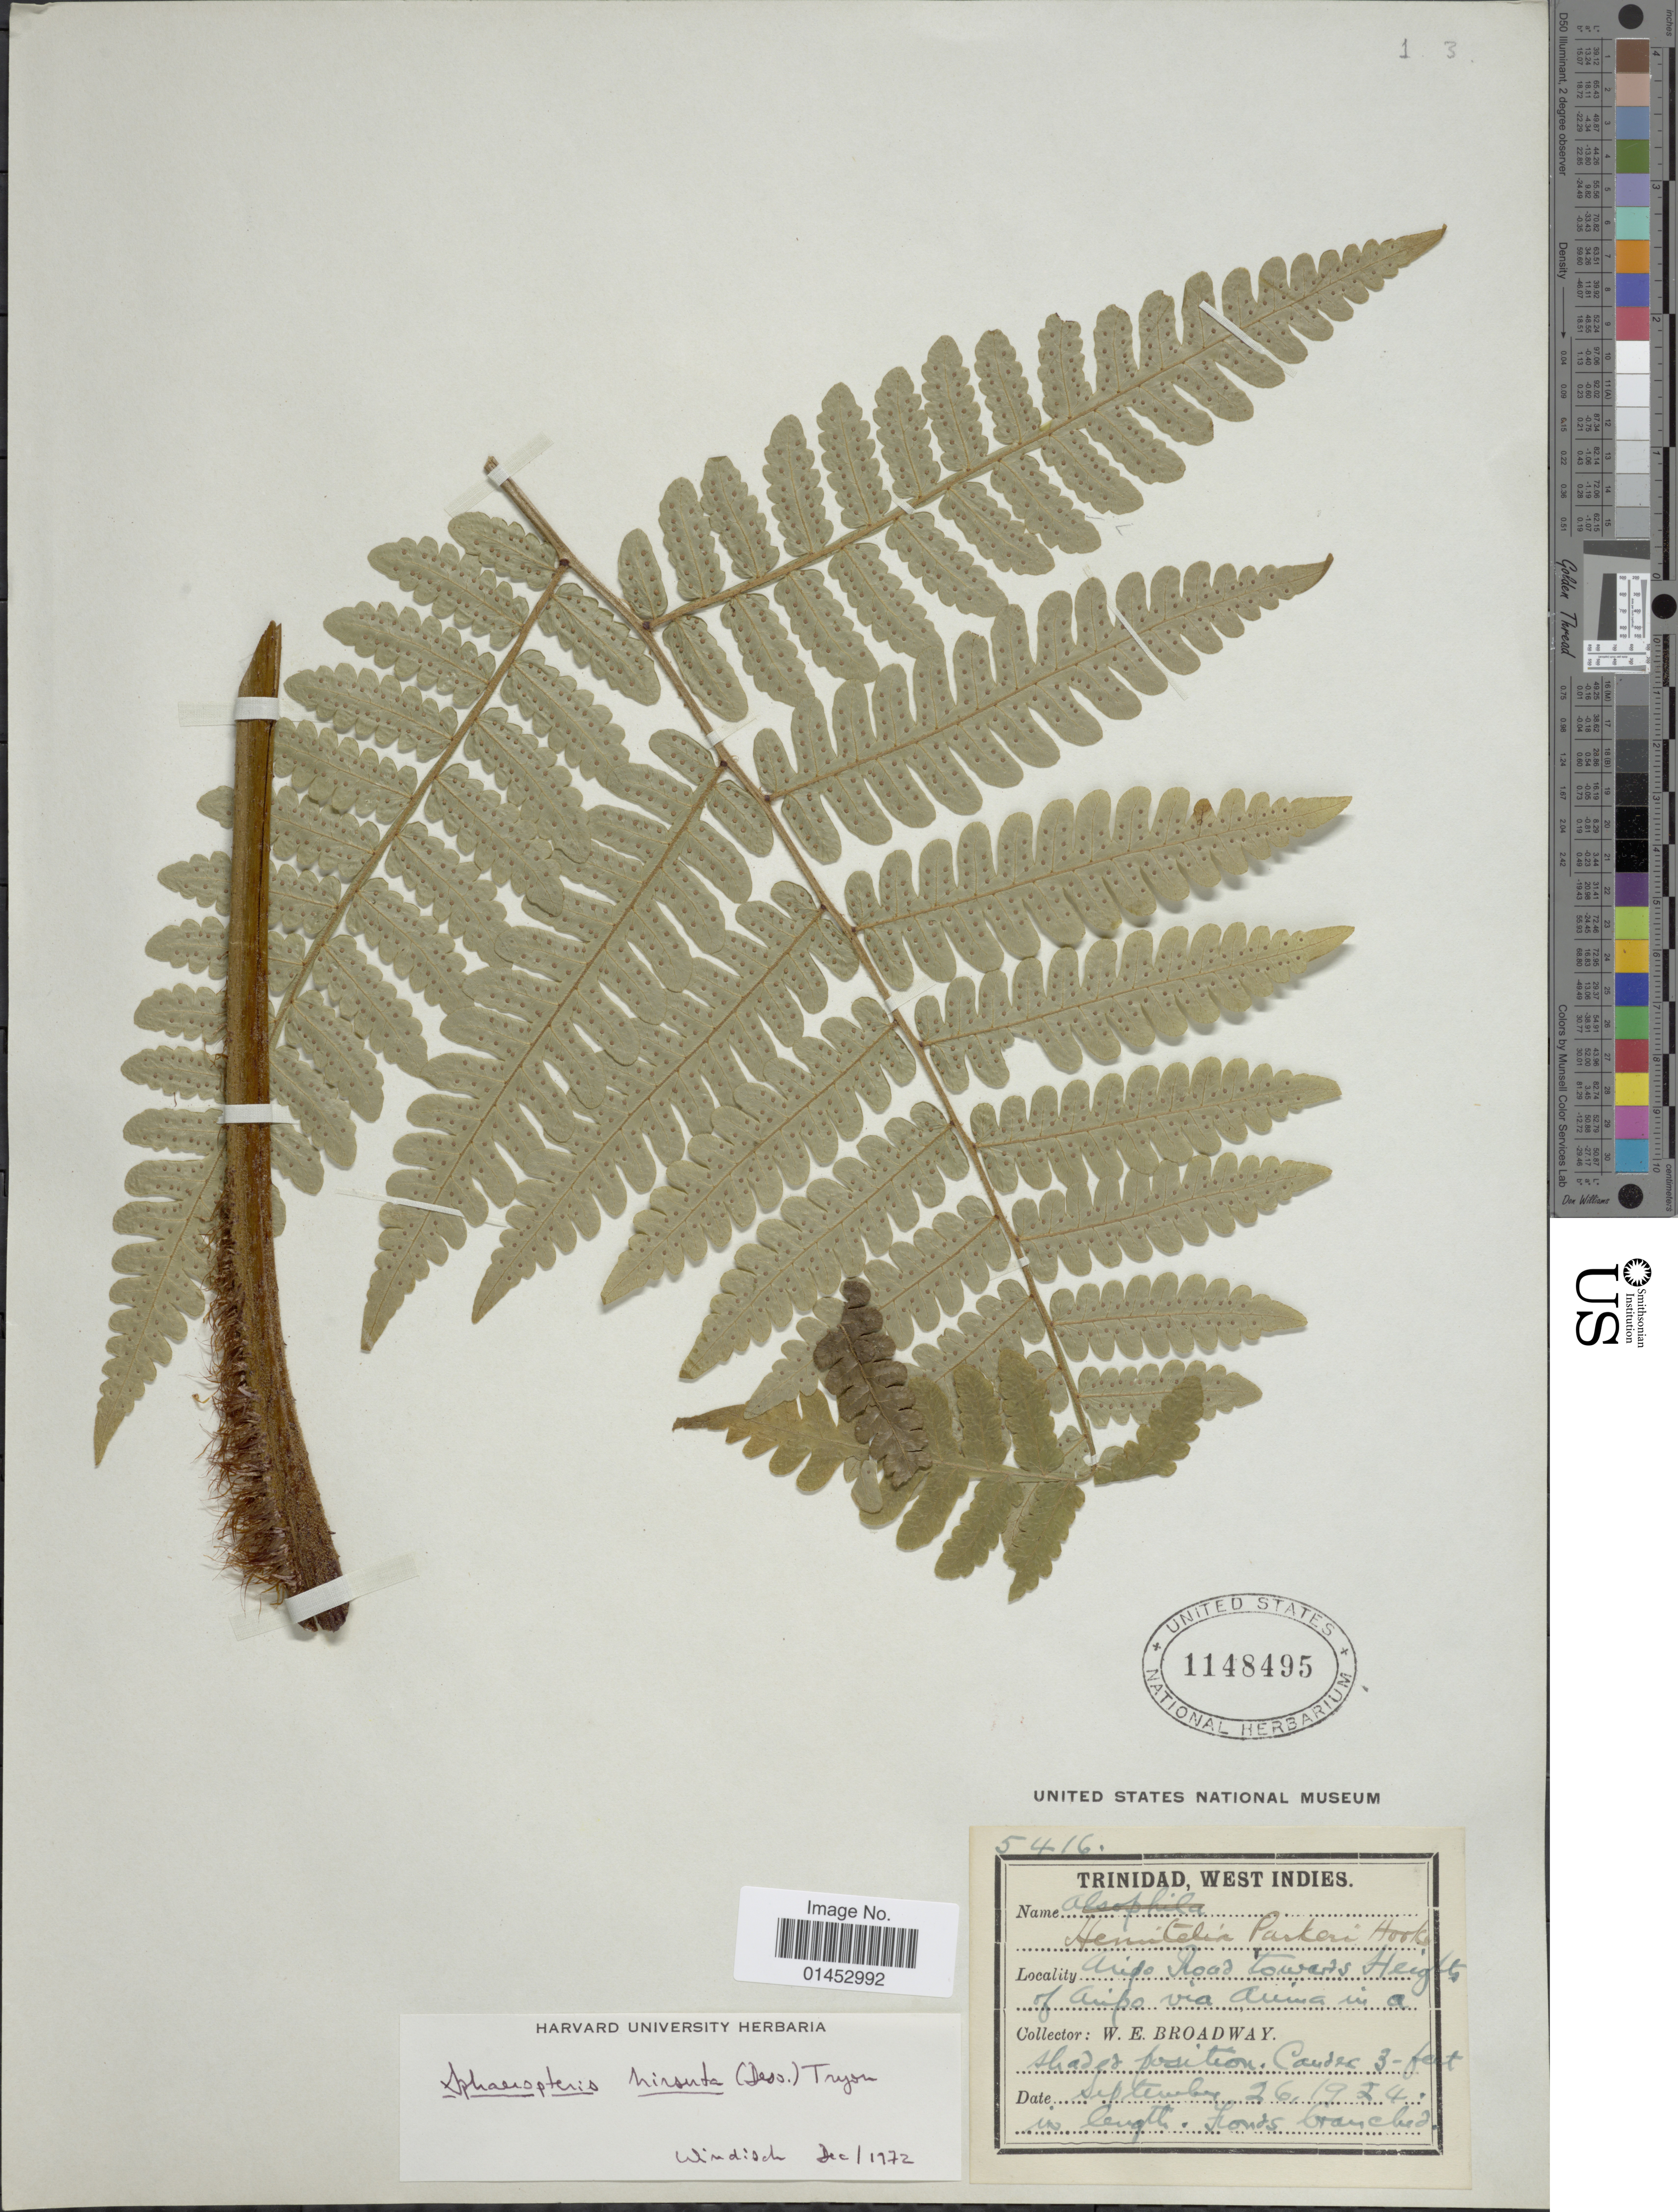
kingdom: Plantae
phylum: Tracheophyta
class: Polypodiopsida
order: Cyatheales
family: Cyatheaceae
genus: Cyathea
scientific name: Cyathea surinamensis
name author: (Miq.) Domin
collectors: W. E. Broadway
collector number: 5416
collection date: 1924-09-26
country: Trinidad and Tobago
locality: Trinidad, West Indies, Aripo Road towards Heights of Aripo via Arima.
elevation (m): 1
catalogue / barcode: US 1148495